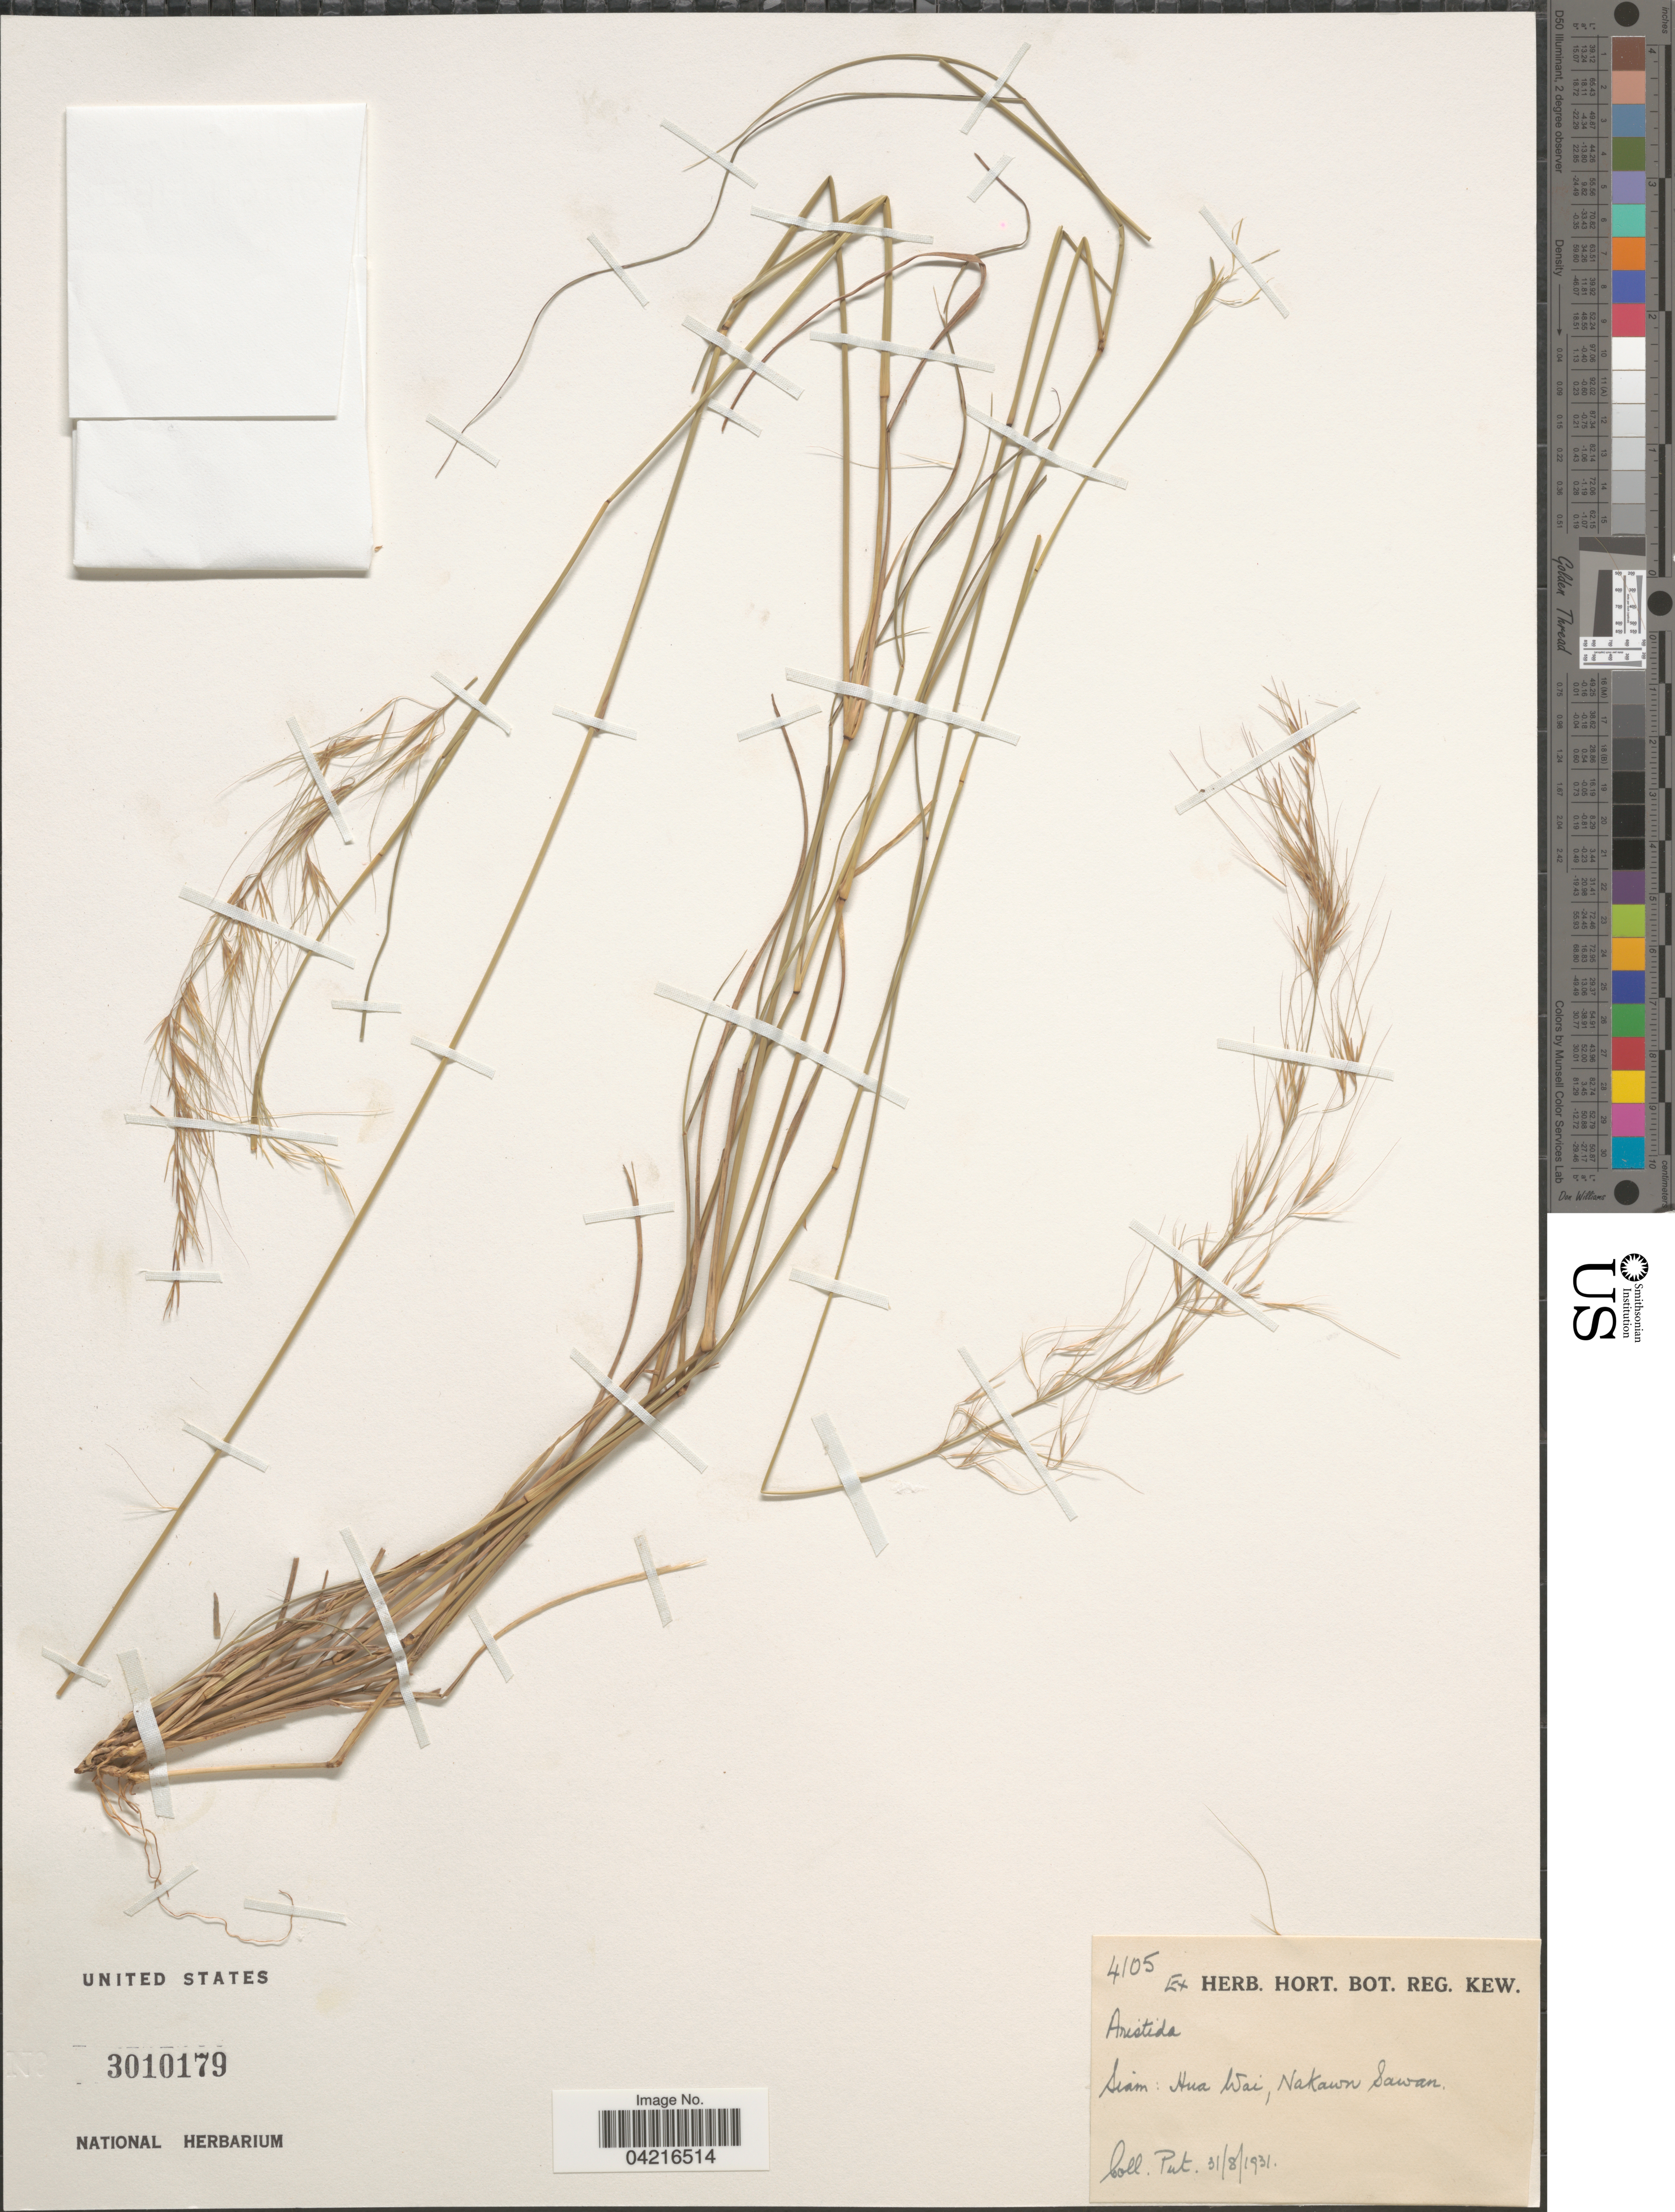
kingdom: Plantae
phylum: Tracheophyta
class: Liliopsida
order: Poales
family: Poaceae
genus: Aristida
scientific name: Aristida sp.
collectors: -. Put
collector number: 4105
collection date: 1931-08-31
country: Thailand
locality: Siam: Hua Wai, Nakawn Sawan.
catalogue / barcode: US 3010179